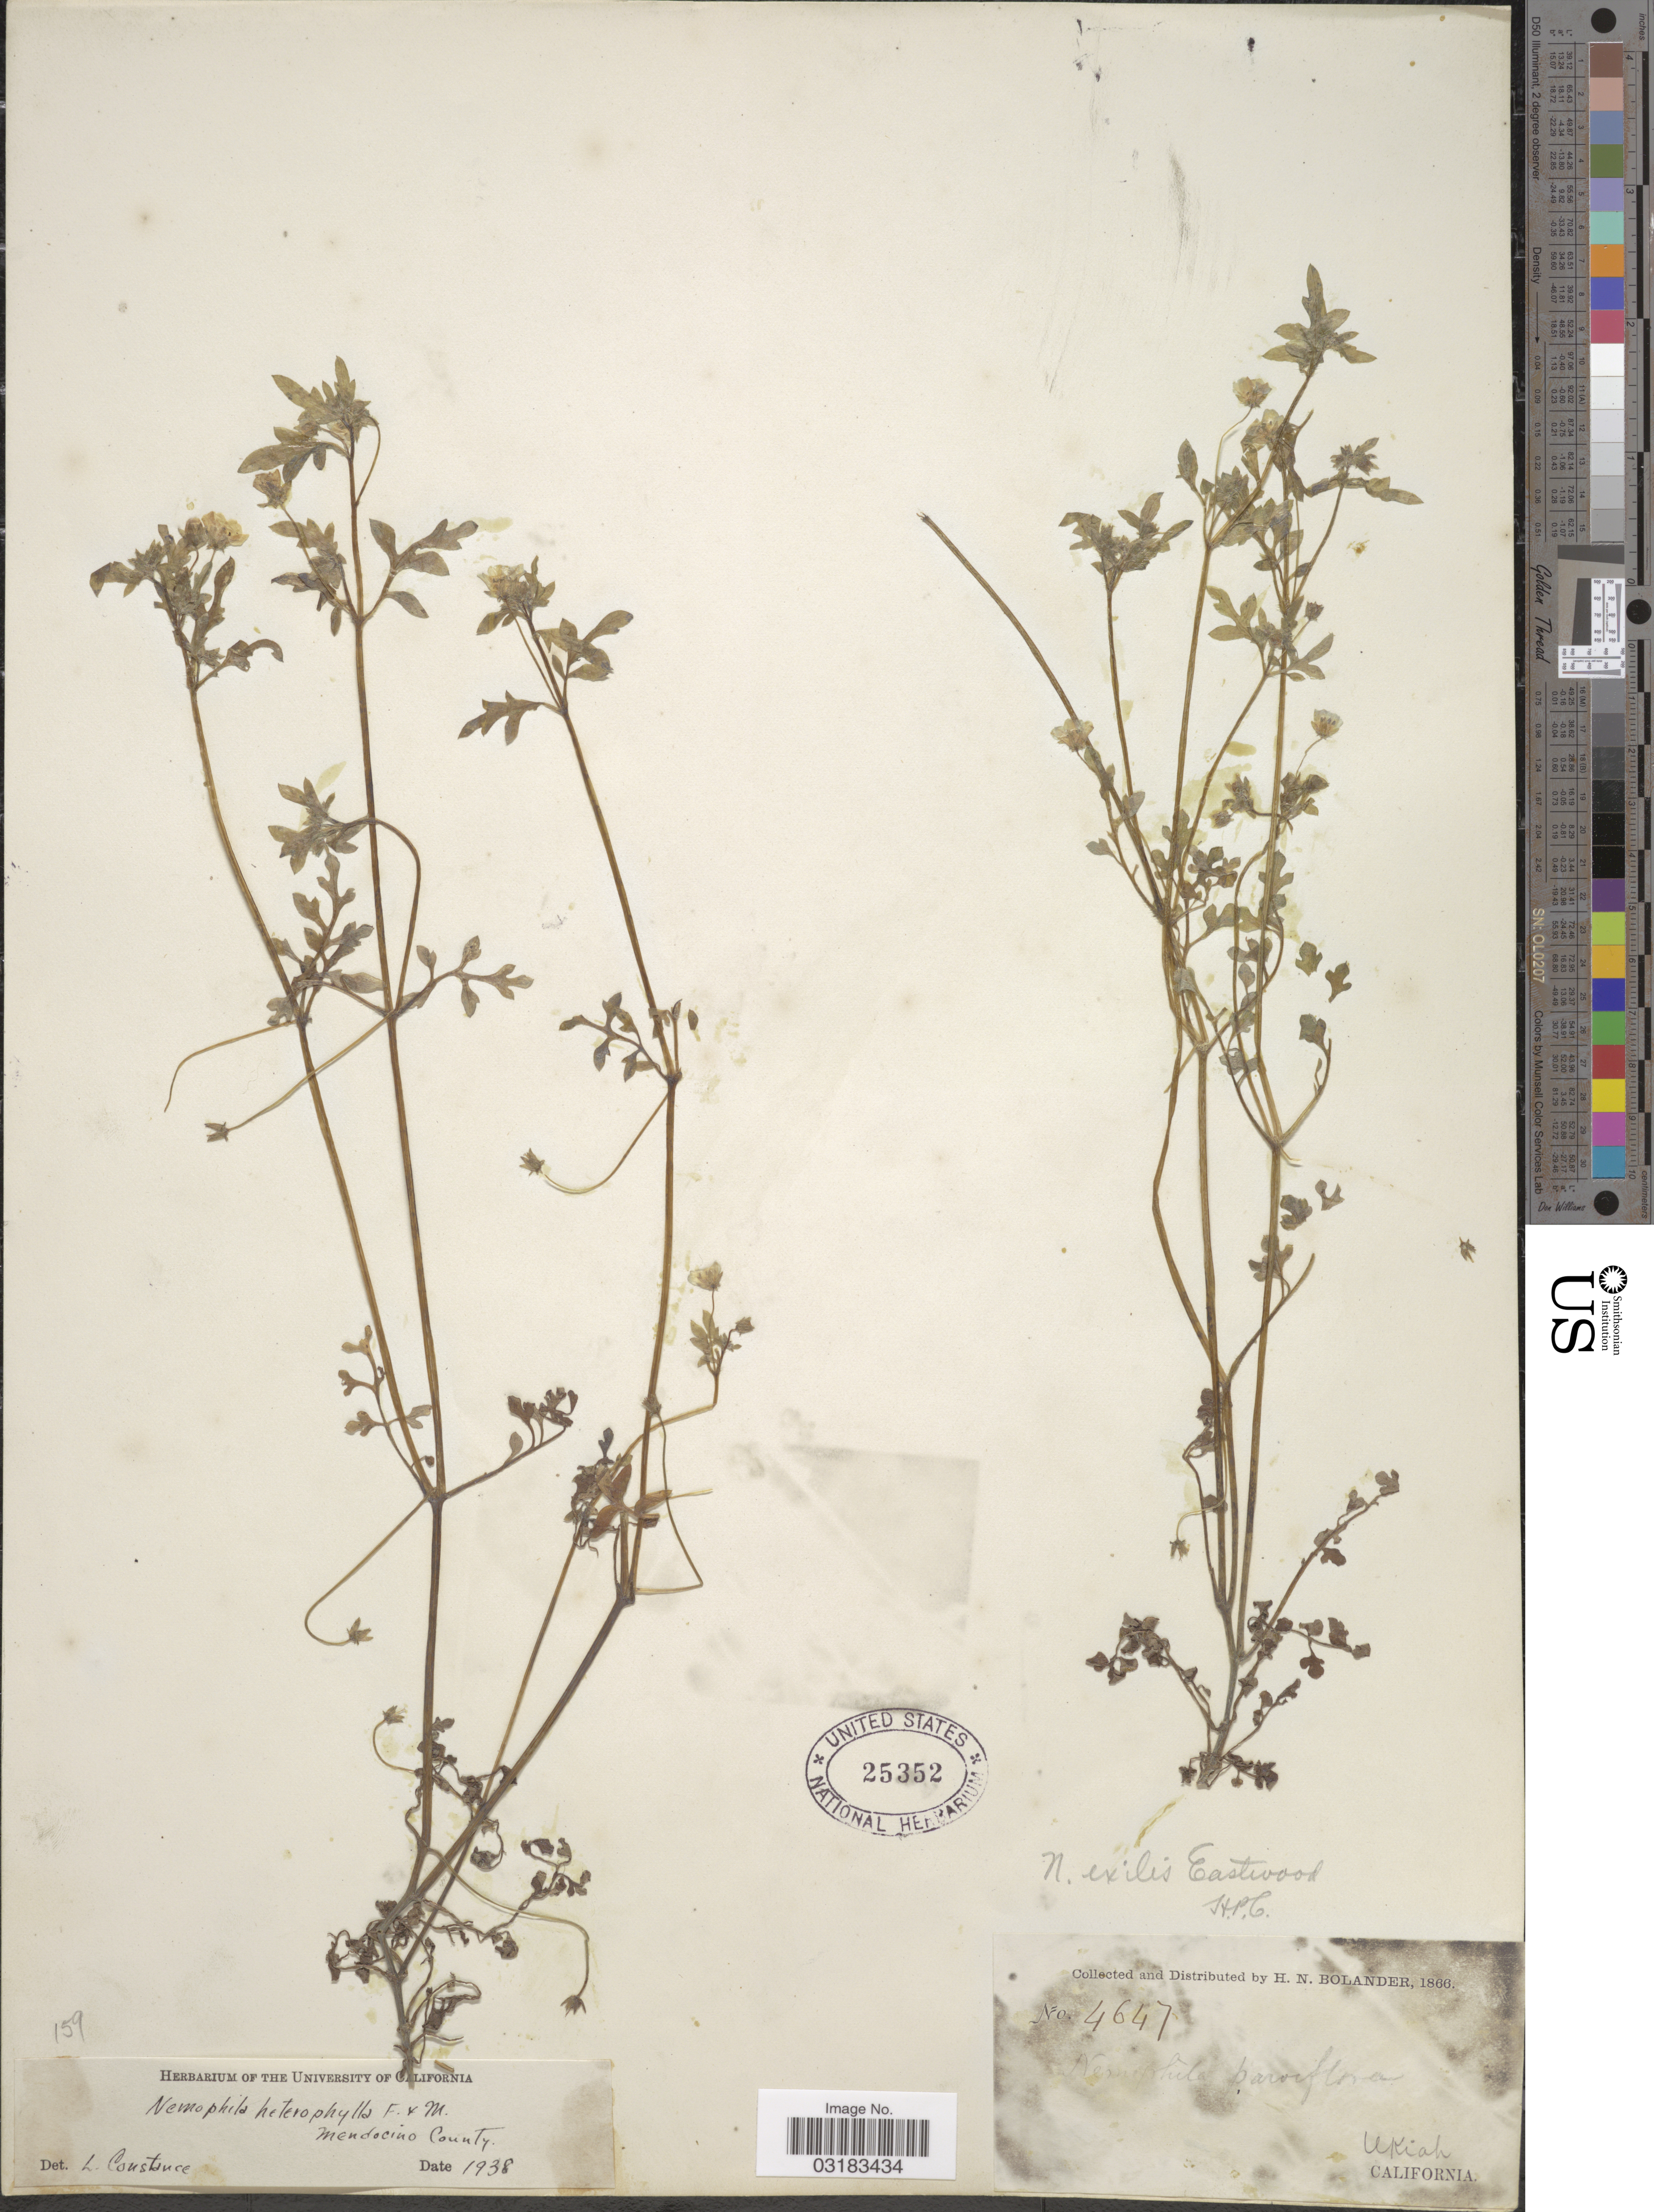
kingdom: Plantae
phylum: Tracheophyta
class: Magnoliopsida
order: Boraginales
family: Hydrophyllaceae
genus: Nemophila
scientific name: Nemophila heterophylla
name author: Fisch. & C.A. Mey.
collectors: H. Bolander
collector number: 4647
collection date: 1866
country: United States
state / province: California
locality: Ukiah.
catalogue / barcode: US 25352